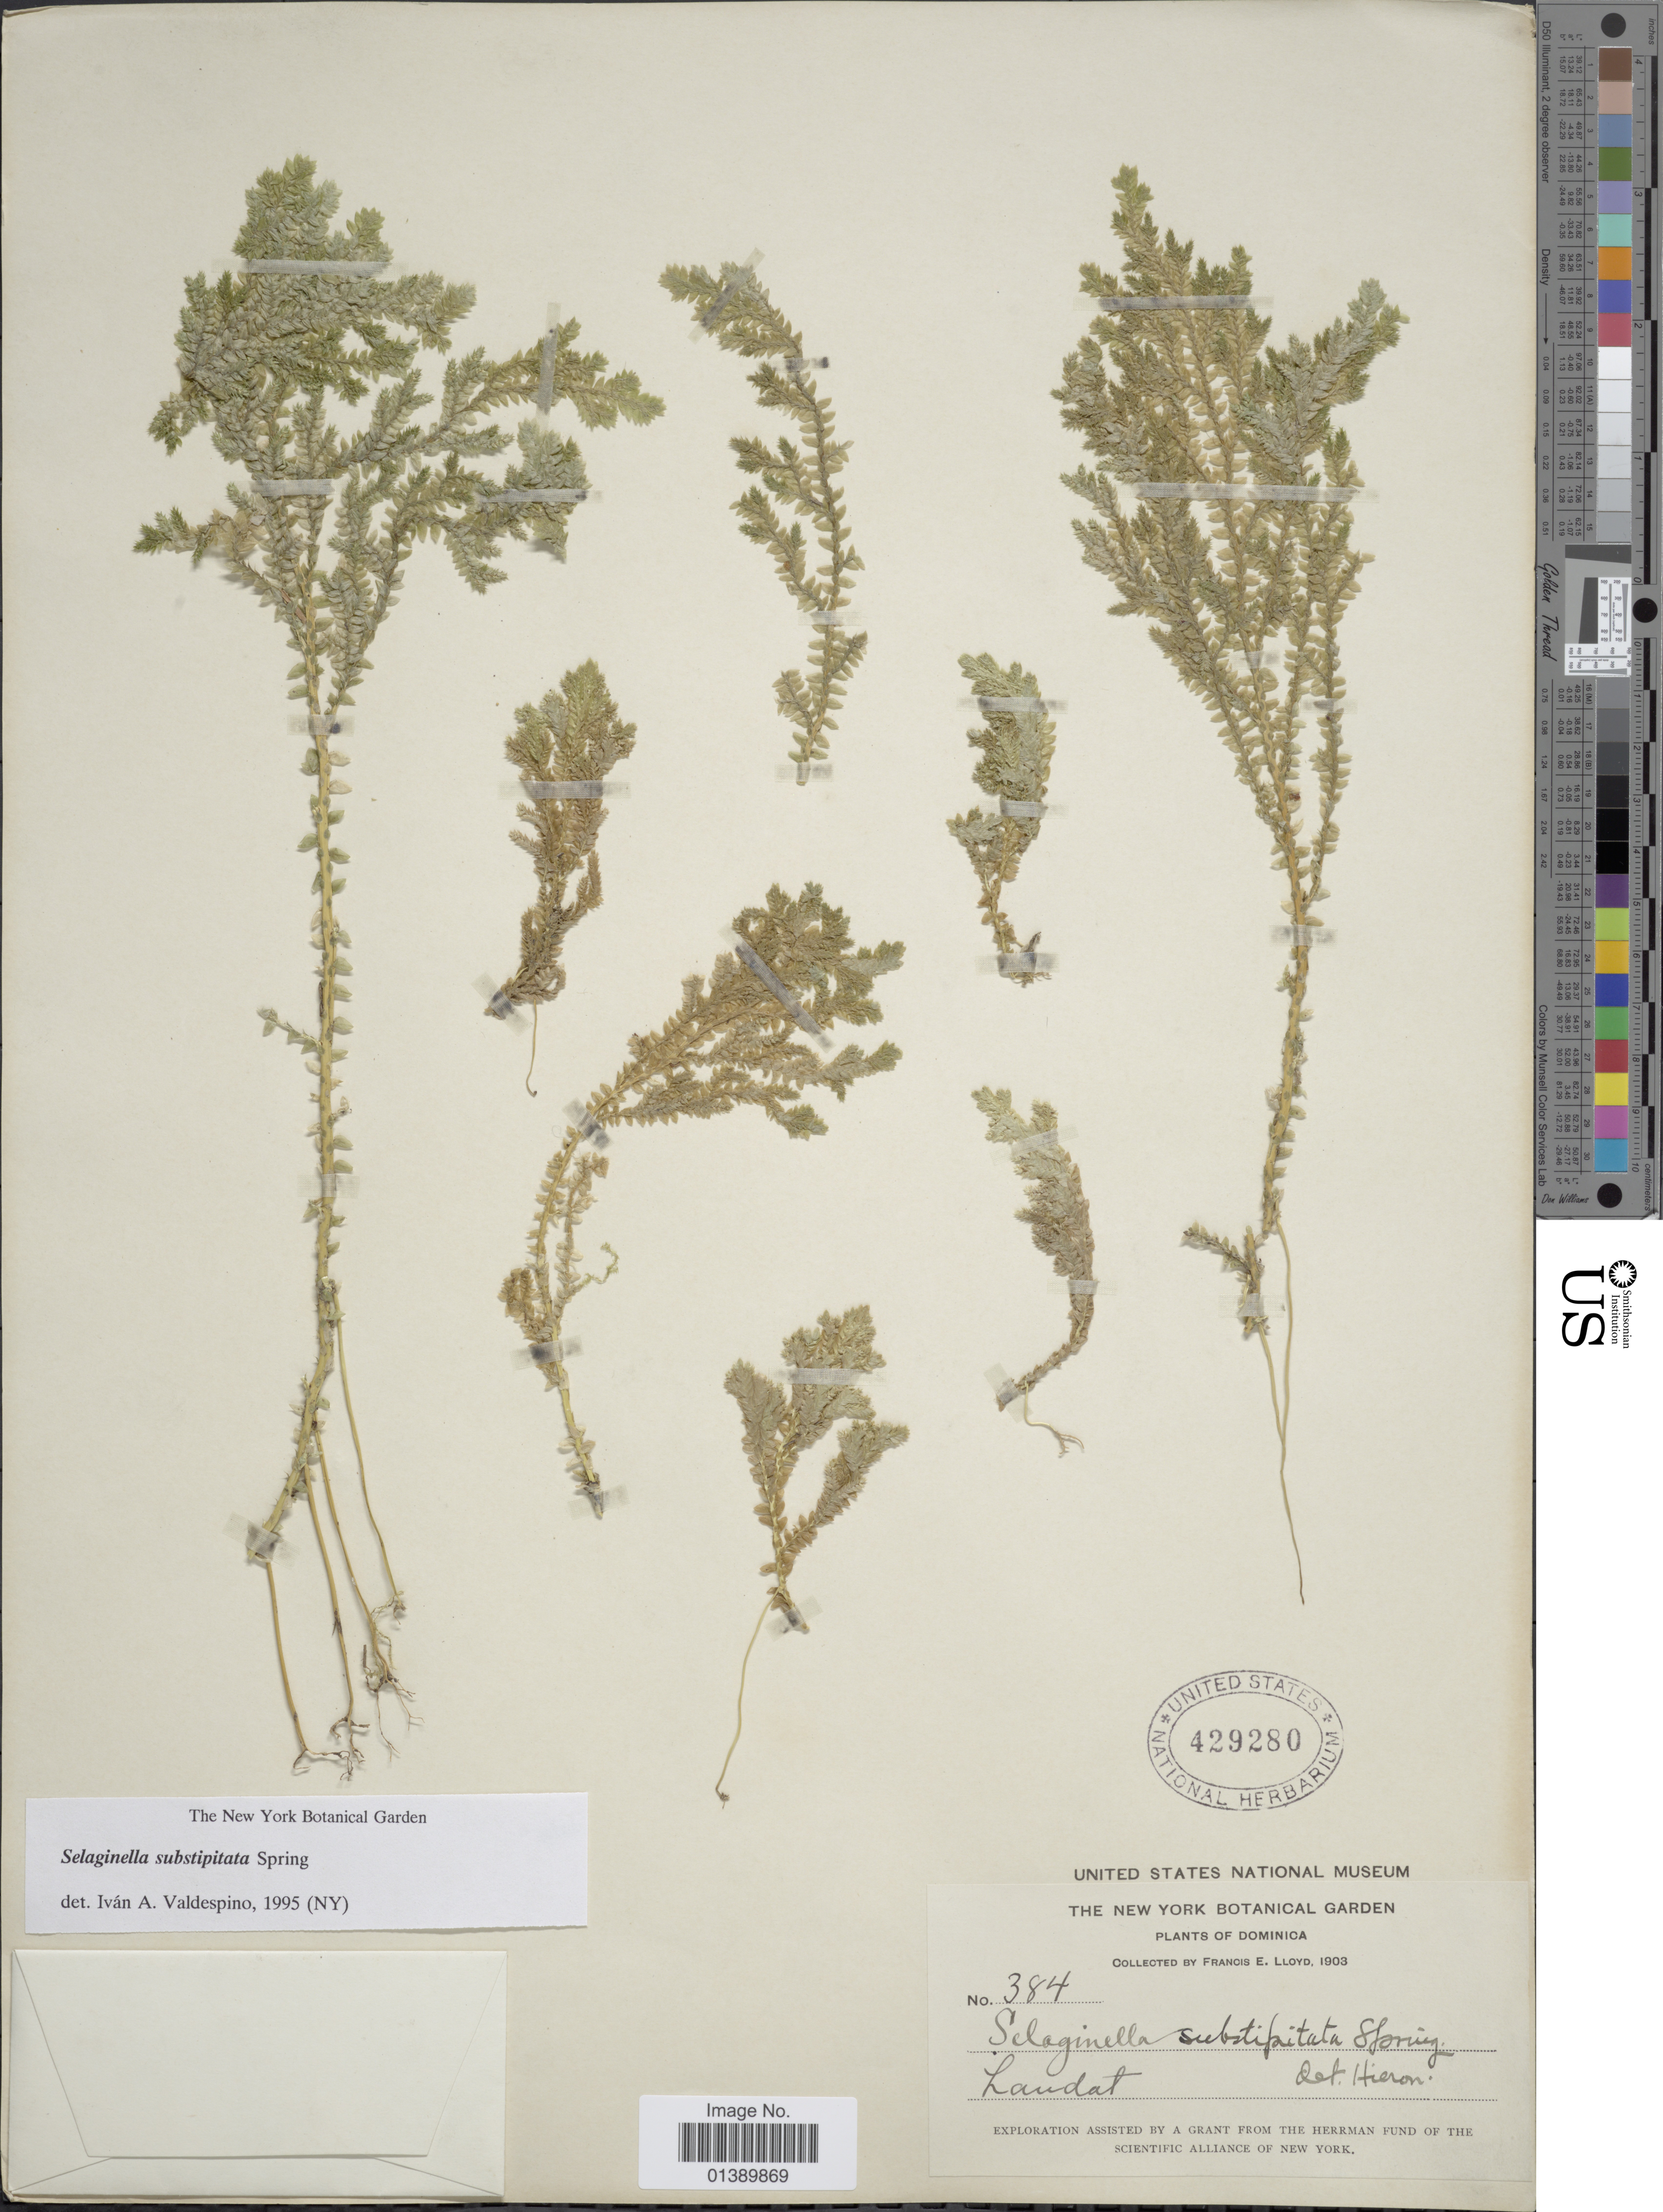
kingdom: Plantae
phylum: Tracheophyta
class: Lycopodiopsida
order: Selaginellales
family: Selaginellaceae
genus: Selaginella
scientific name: Selaginella substipitata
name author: Spring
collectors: E. Lloyd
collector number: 384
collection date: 1903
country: Dominica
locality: Laudat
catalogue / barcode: US 429280